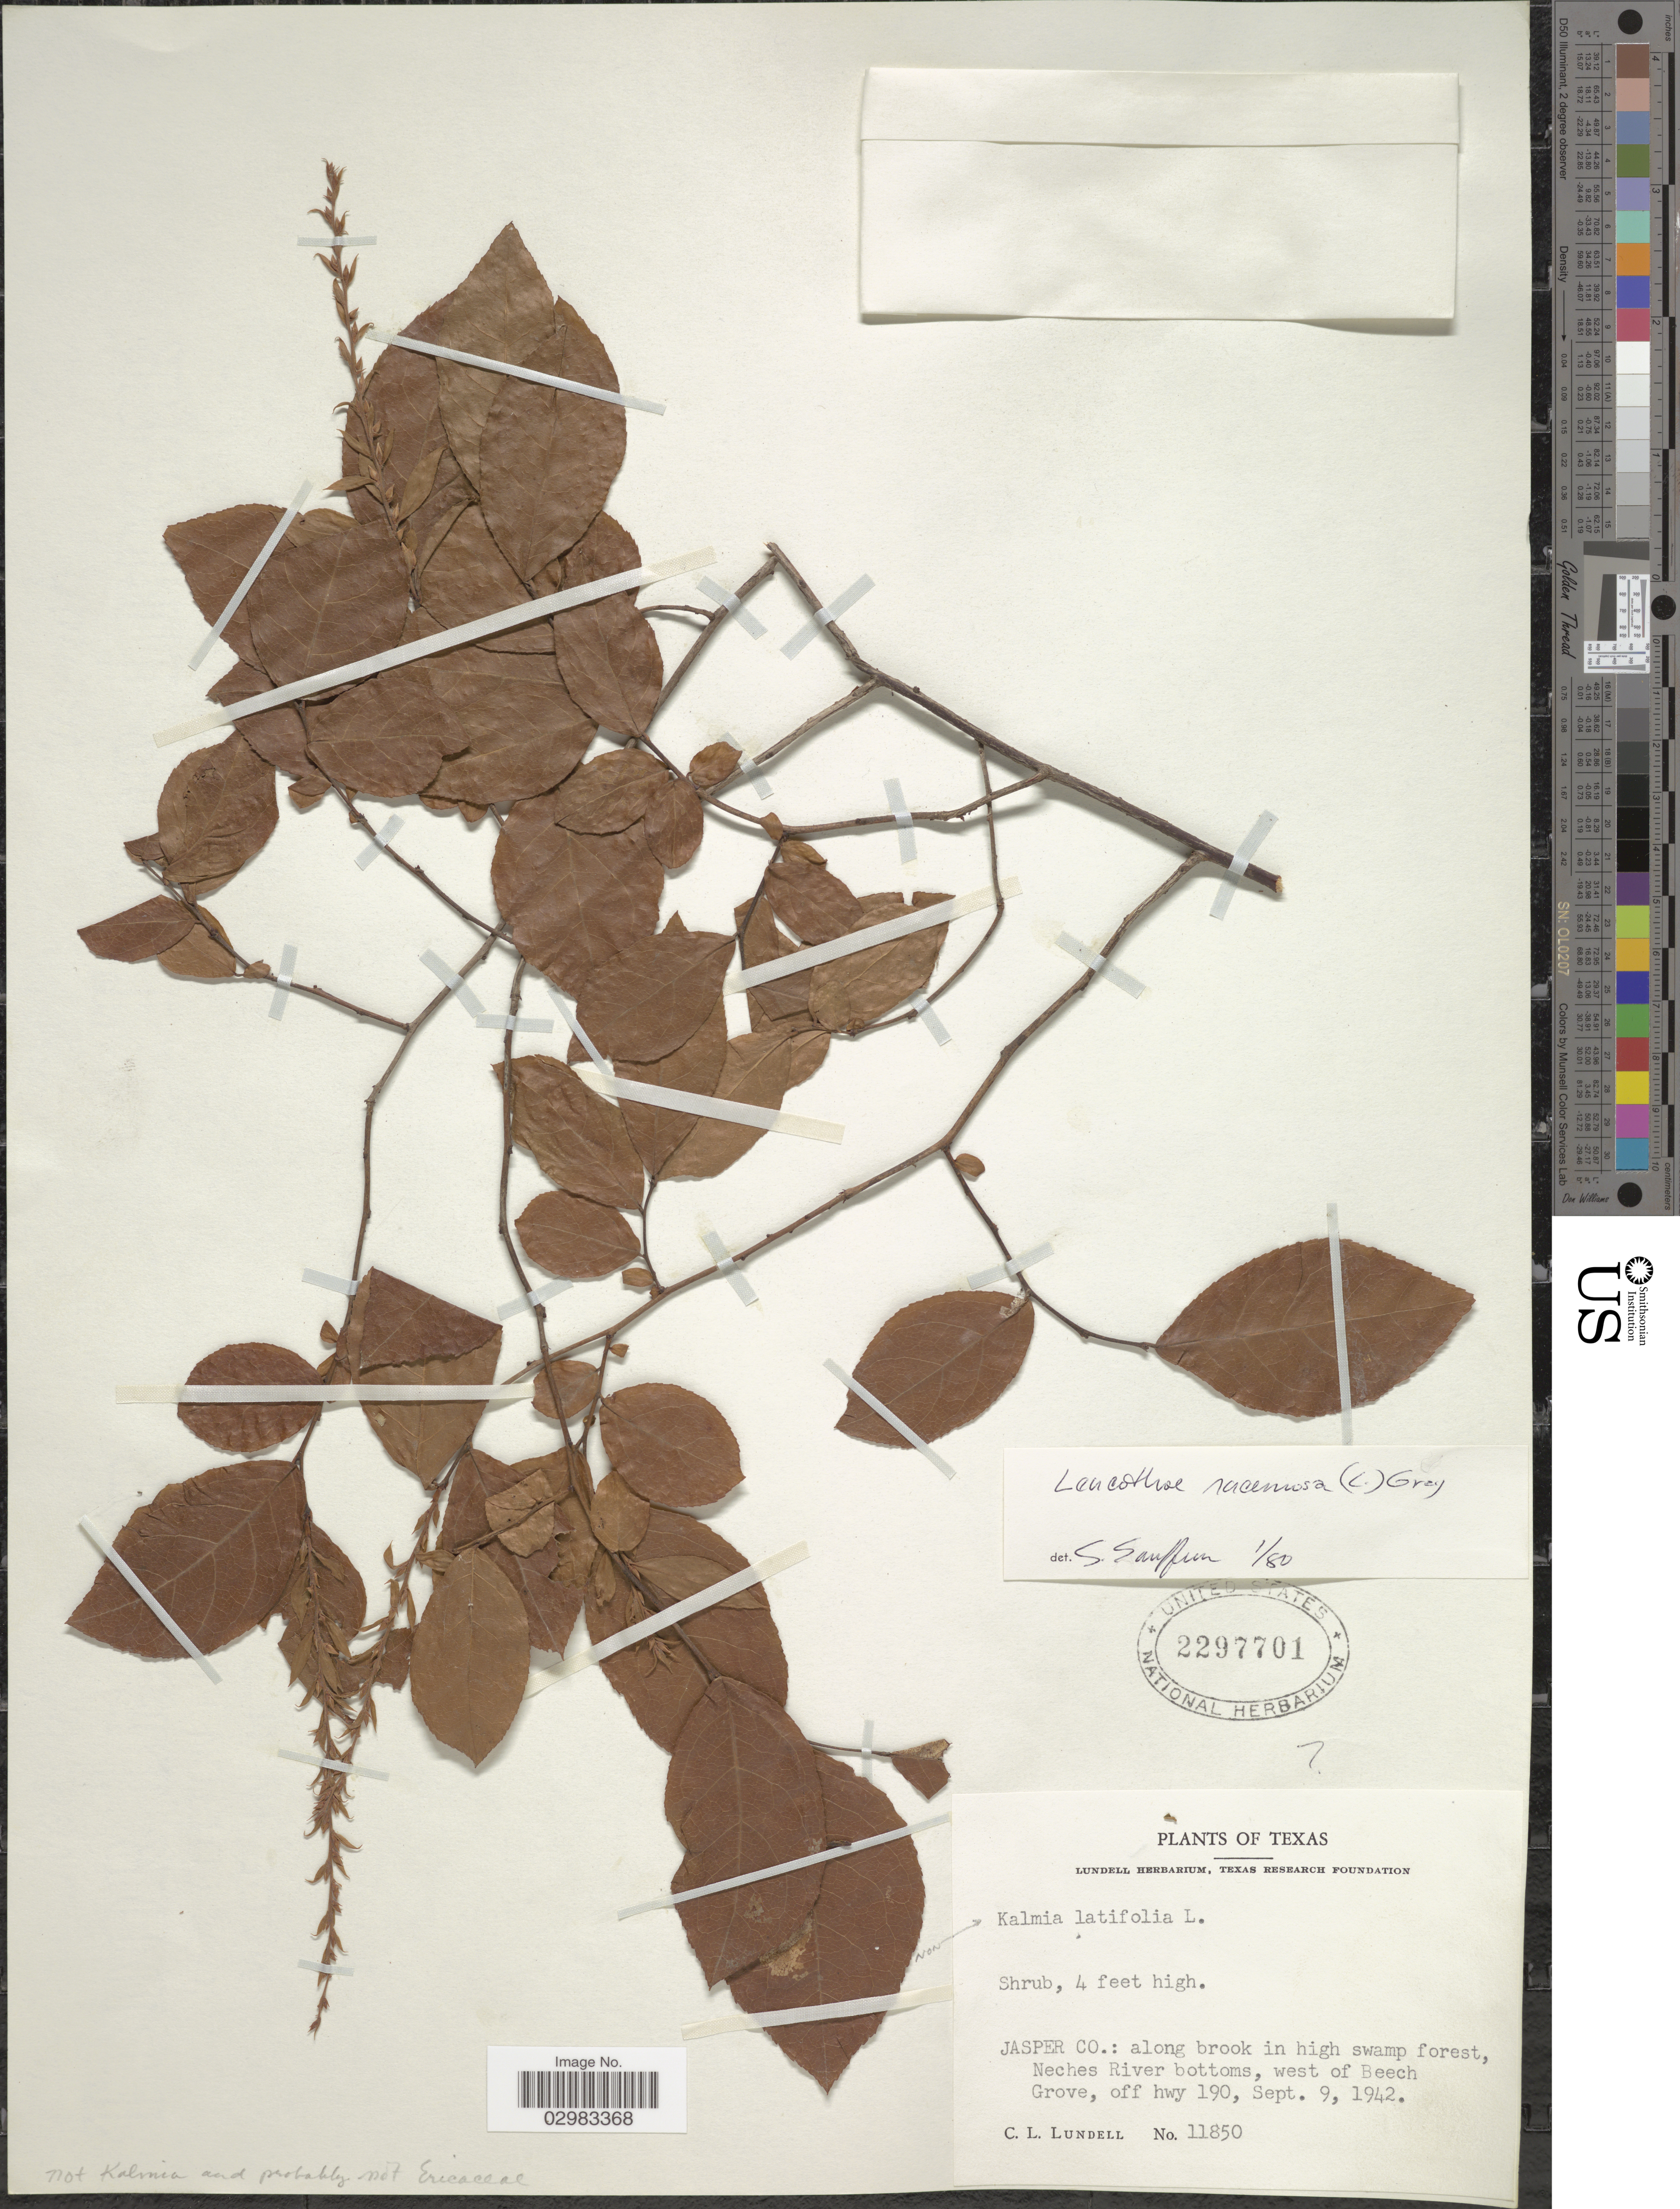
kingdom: Plantae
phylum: Tracheophyta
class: Magnoliopsida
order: Ericales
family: Ericaceae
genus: Leucothoe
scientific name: Leucothoë racemosa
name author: (L.) A. Gray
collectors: C. L. Lundell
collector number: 11850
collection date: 1942-09-09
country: United States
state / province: Texas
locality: Jasper Co.: along brook in high swamp forest, Neches River bottoms, west of Beech Grove, off hwy 190.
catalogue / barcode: US 2297701